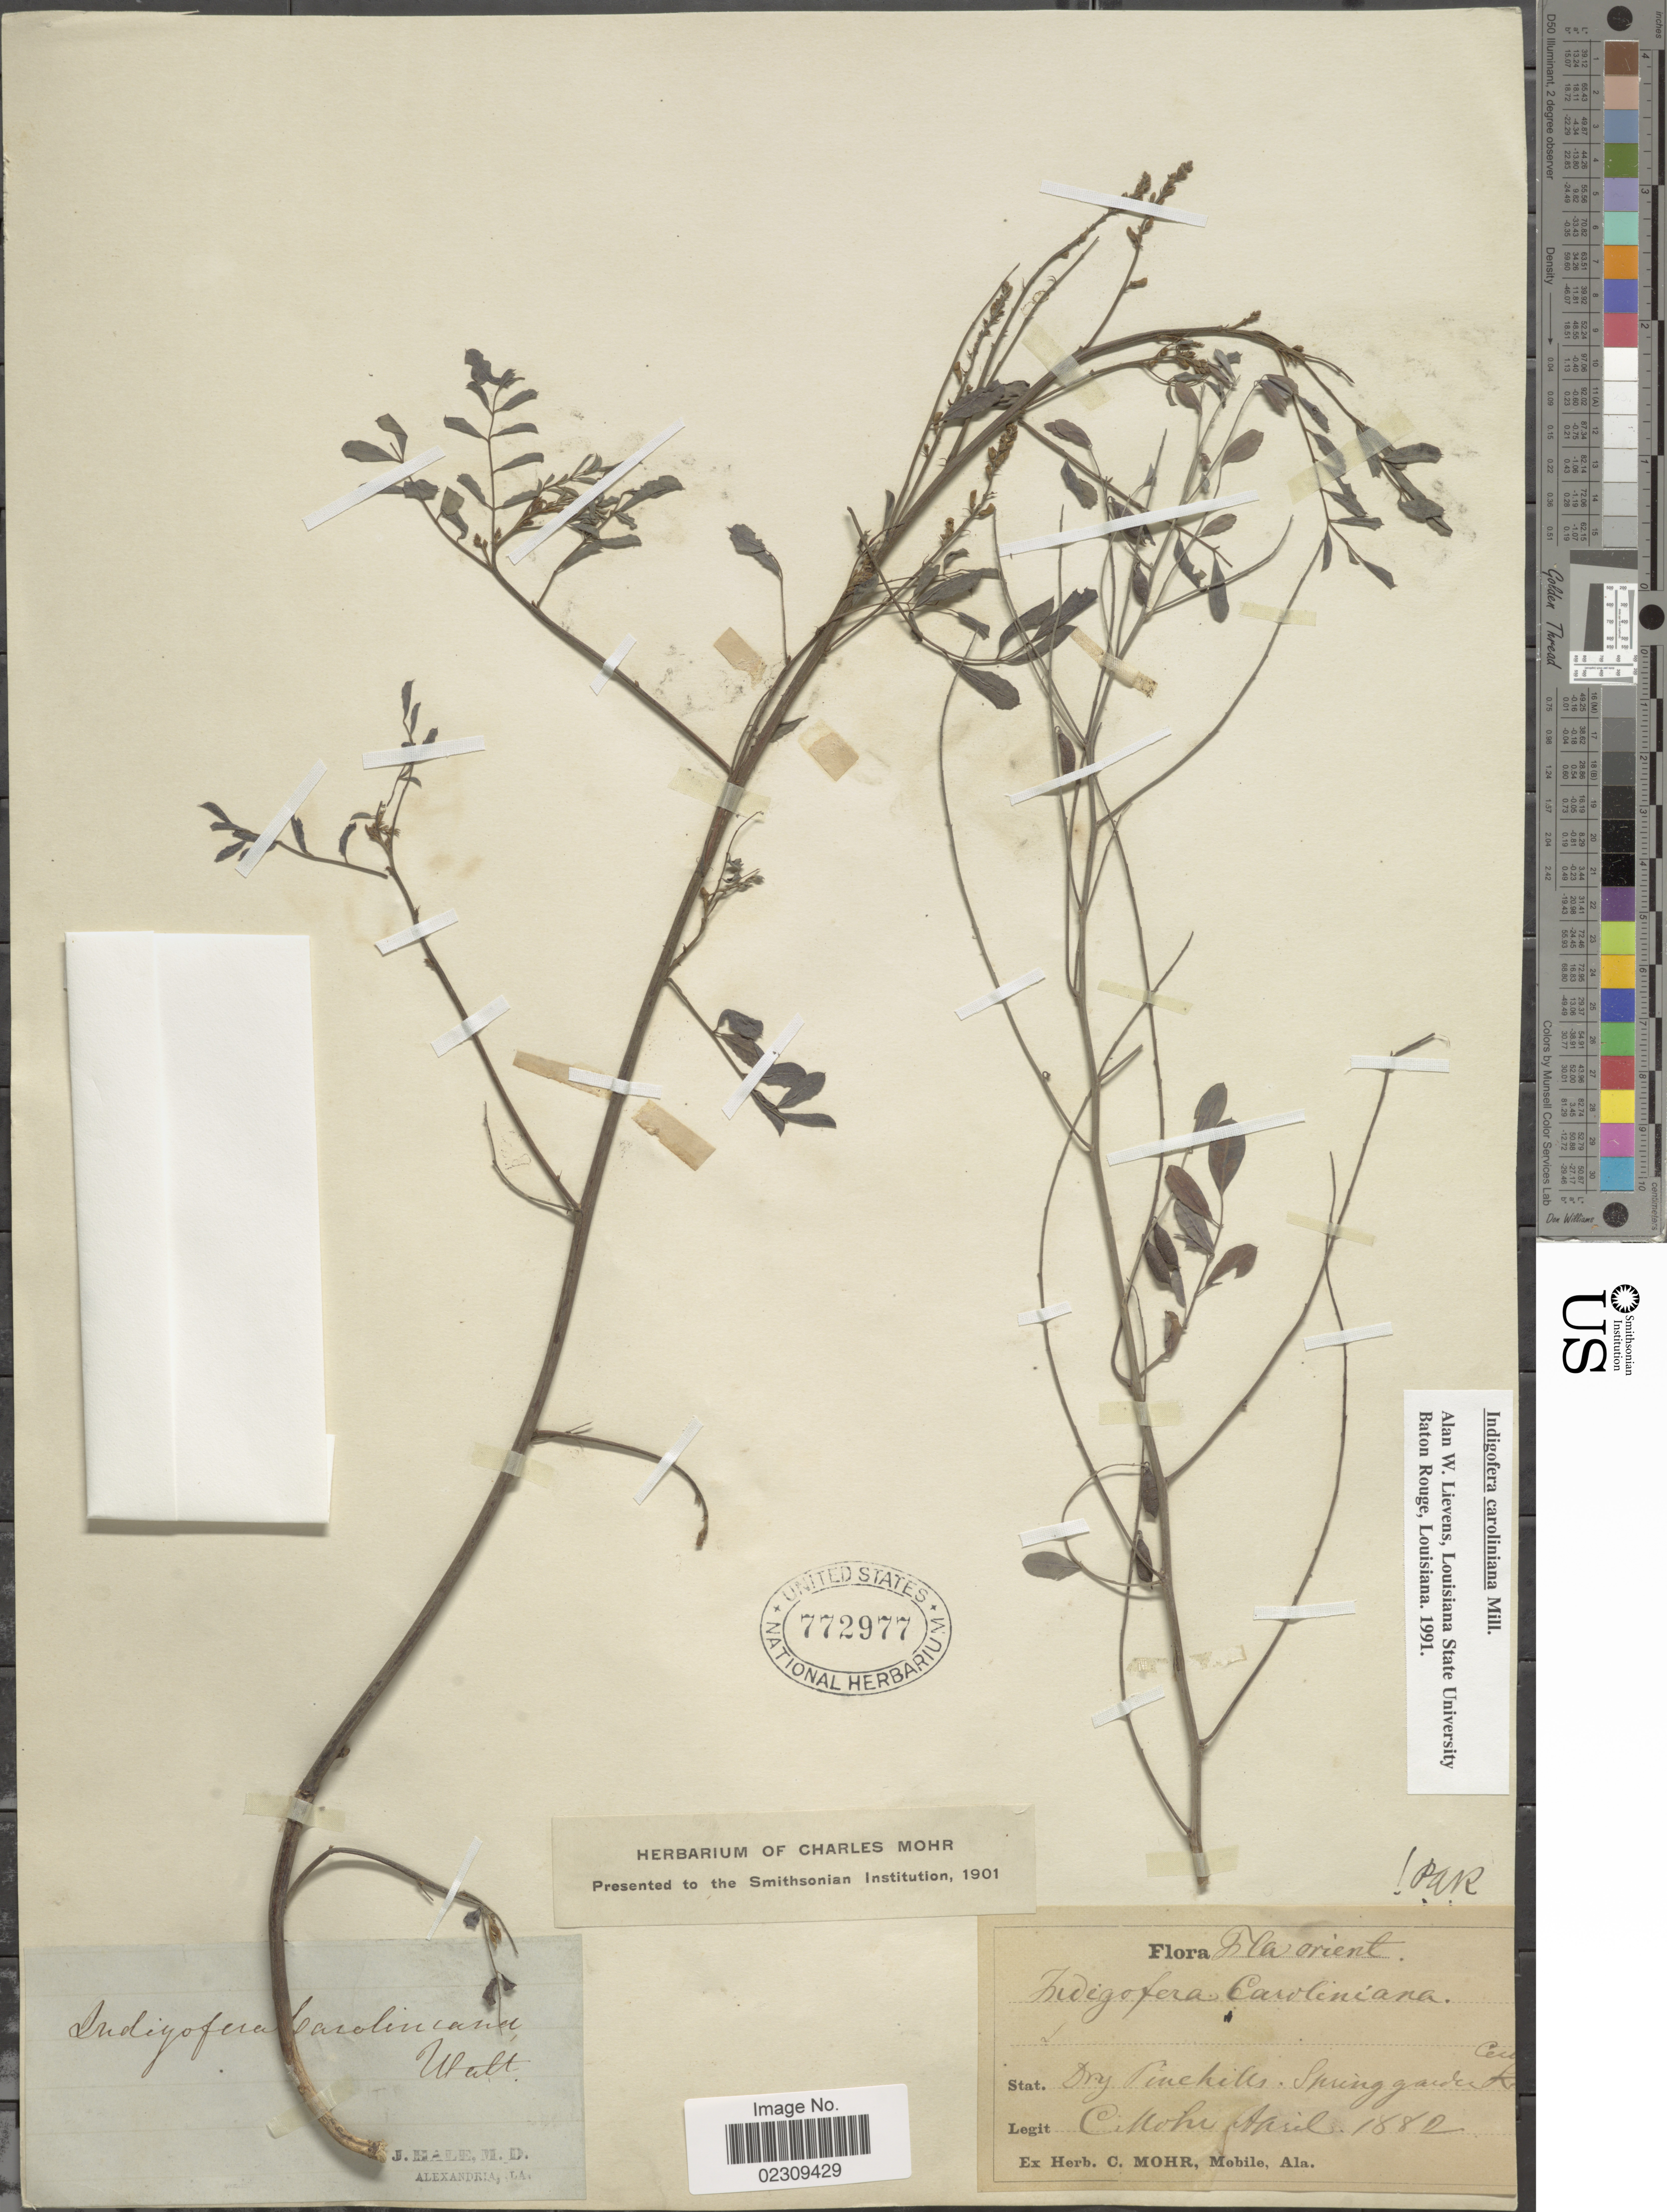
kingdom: Plantae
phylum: Tracheophyta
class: Magnoliopsida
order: Fabales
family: Fabaceae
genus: Indigofera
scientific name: Indigofera caroliniana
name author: Mill.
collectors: Mohr, C. T. (herbarium)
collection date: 1882-04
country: United States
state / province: Florida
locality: Fla. Orient, Spring garden.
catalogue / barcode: US 772977